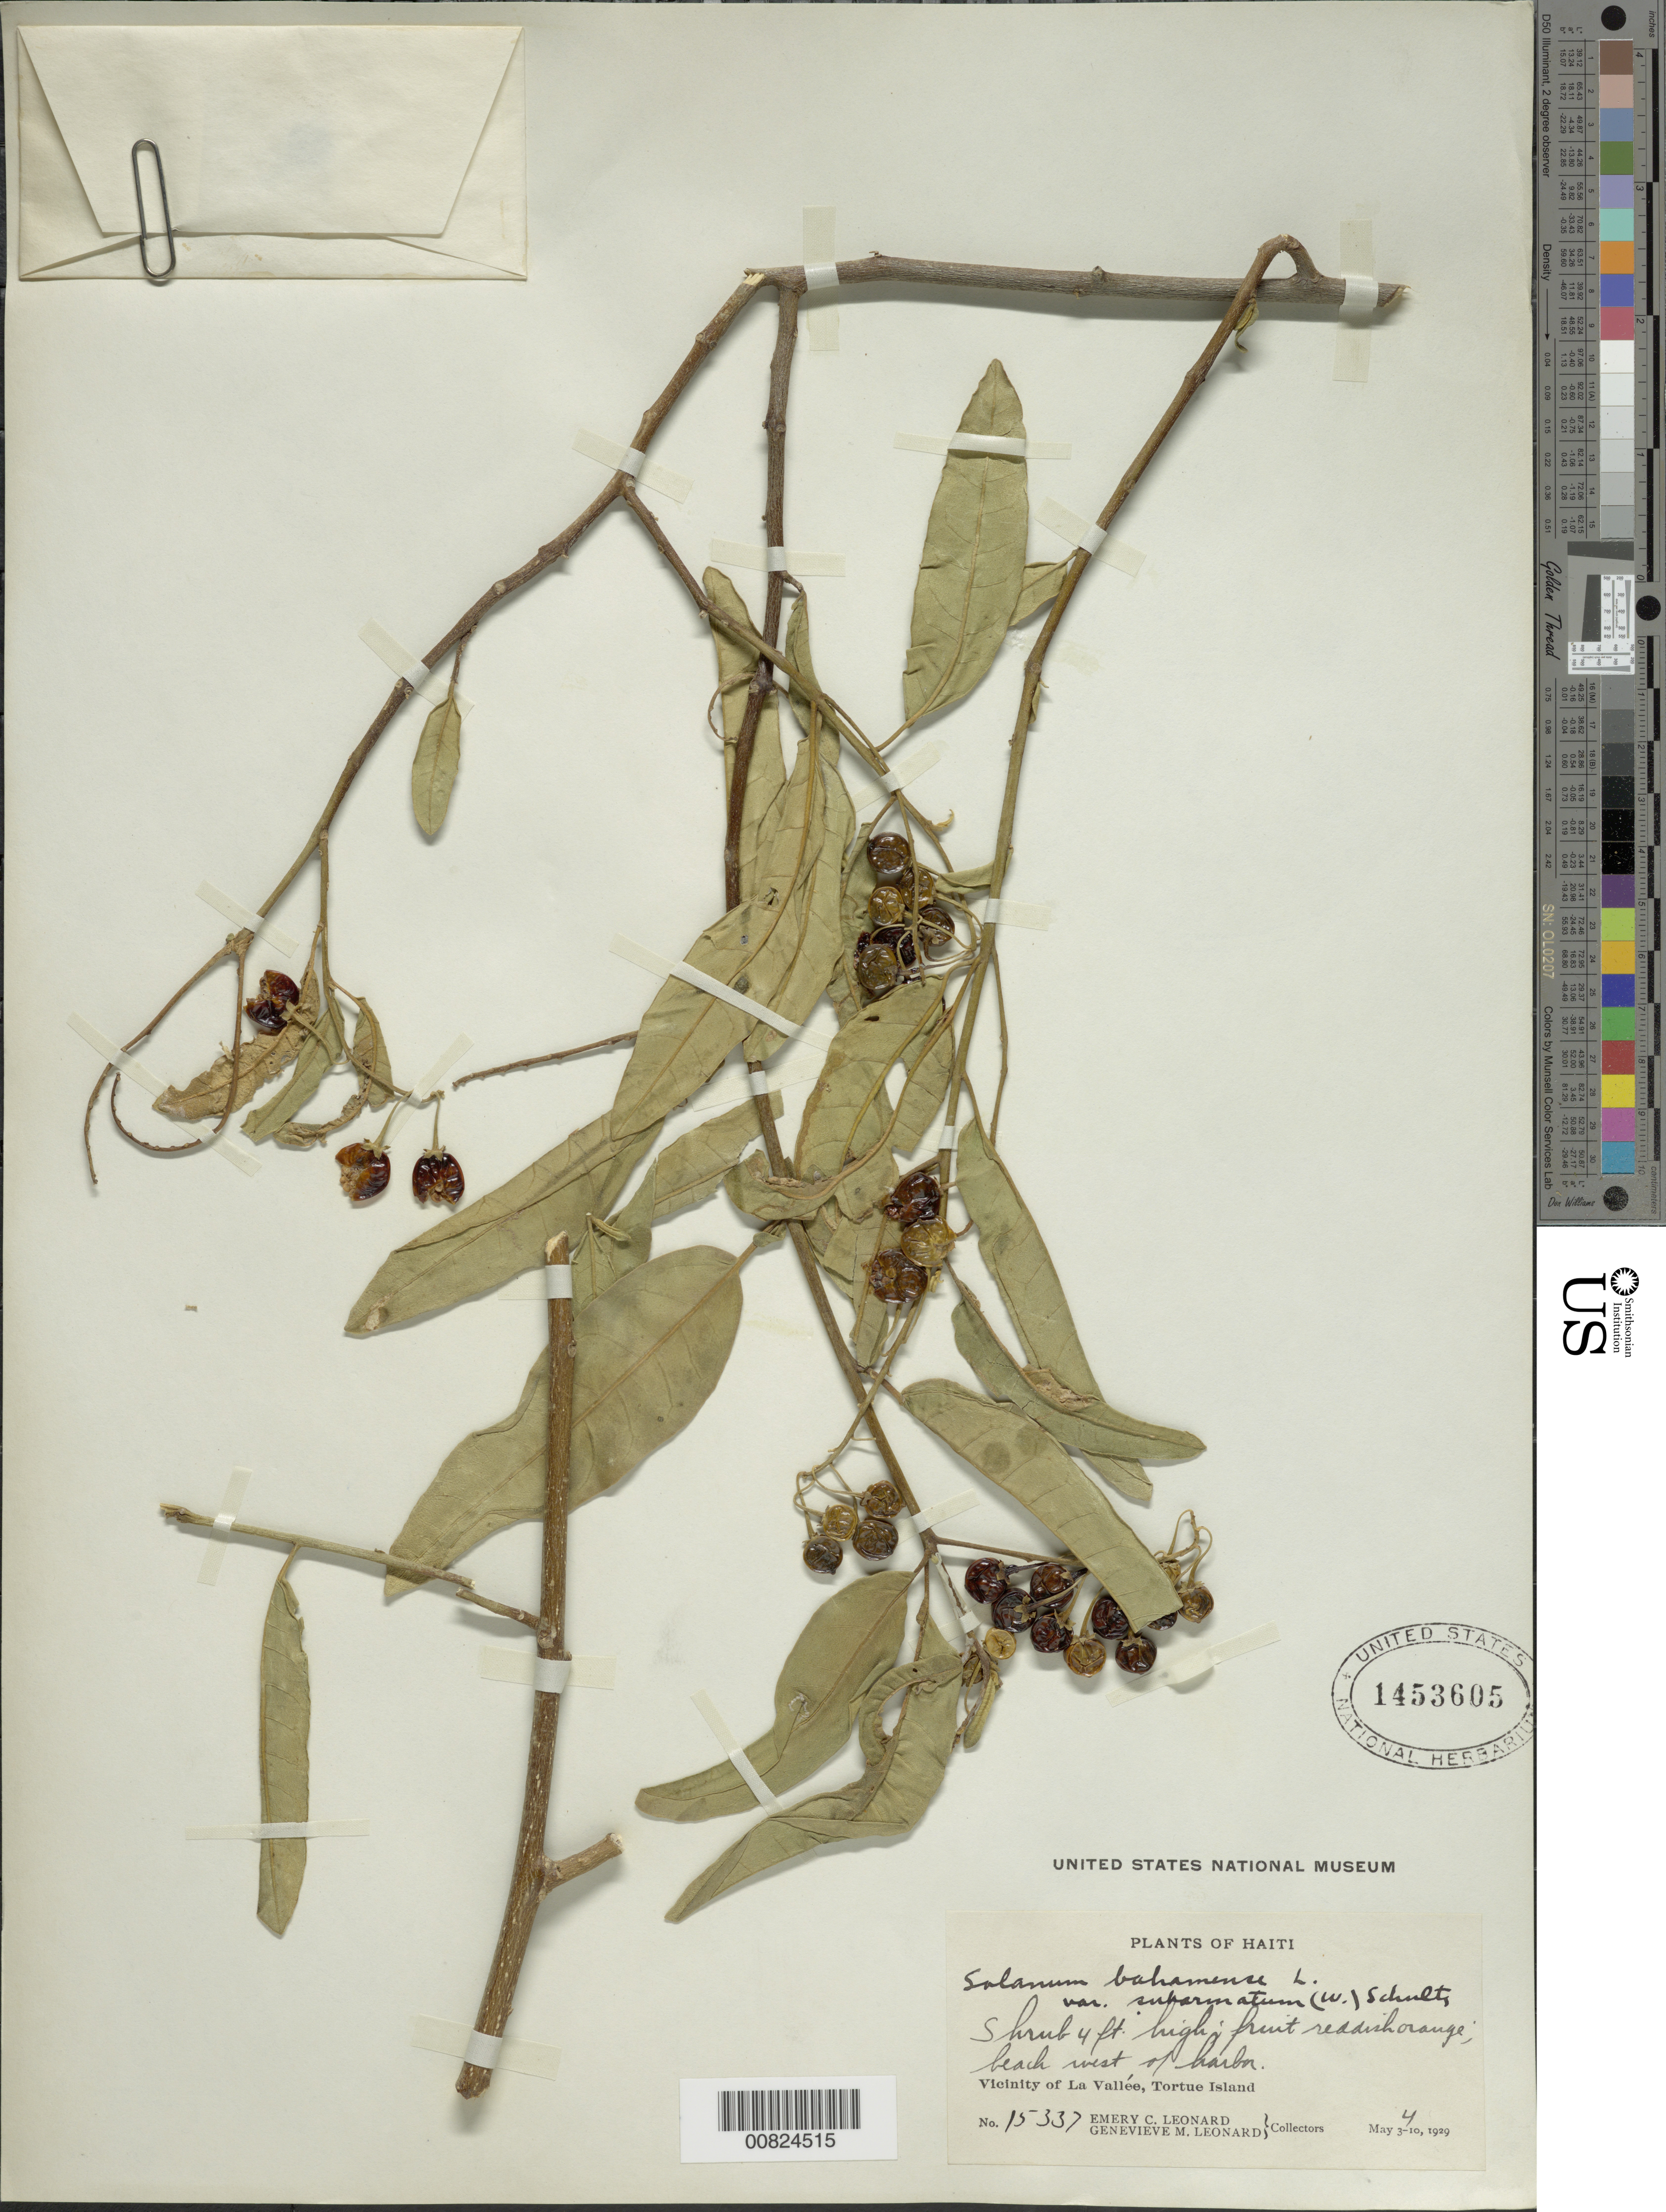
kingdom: Plantae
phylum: Tracheophyta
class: Magnoliopsida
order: Solanales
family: Solanaceae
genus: Solanum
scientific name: Solanum bahamense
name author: L.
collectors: E. C. Leonard & G. M. Leonard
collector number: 15337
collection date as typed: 04 May 1929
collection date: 1929-05-04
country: Haiti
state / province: Nord-Ouest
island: Île de la Tortue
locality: Vicinity of La Vallée, W of harbor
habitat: Beach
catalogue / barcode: US 1453605